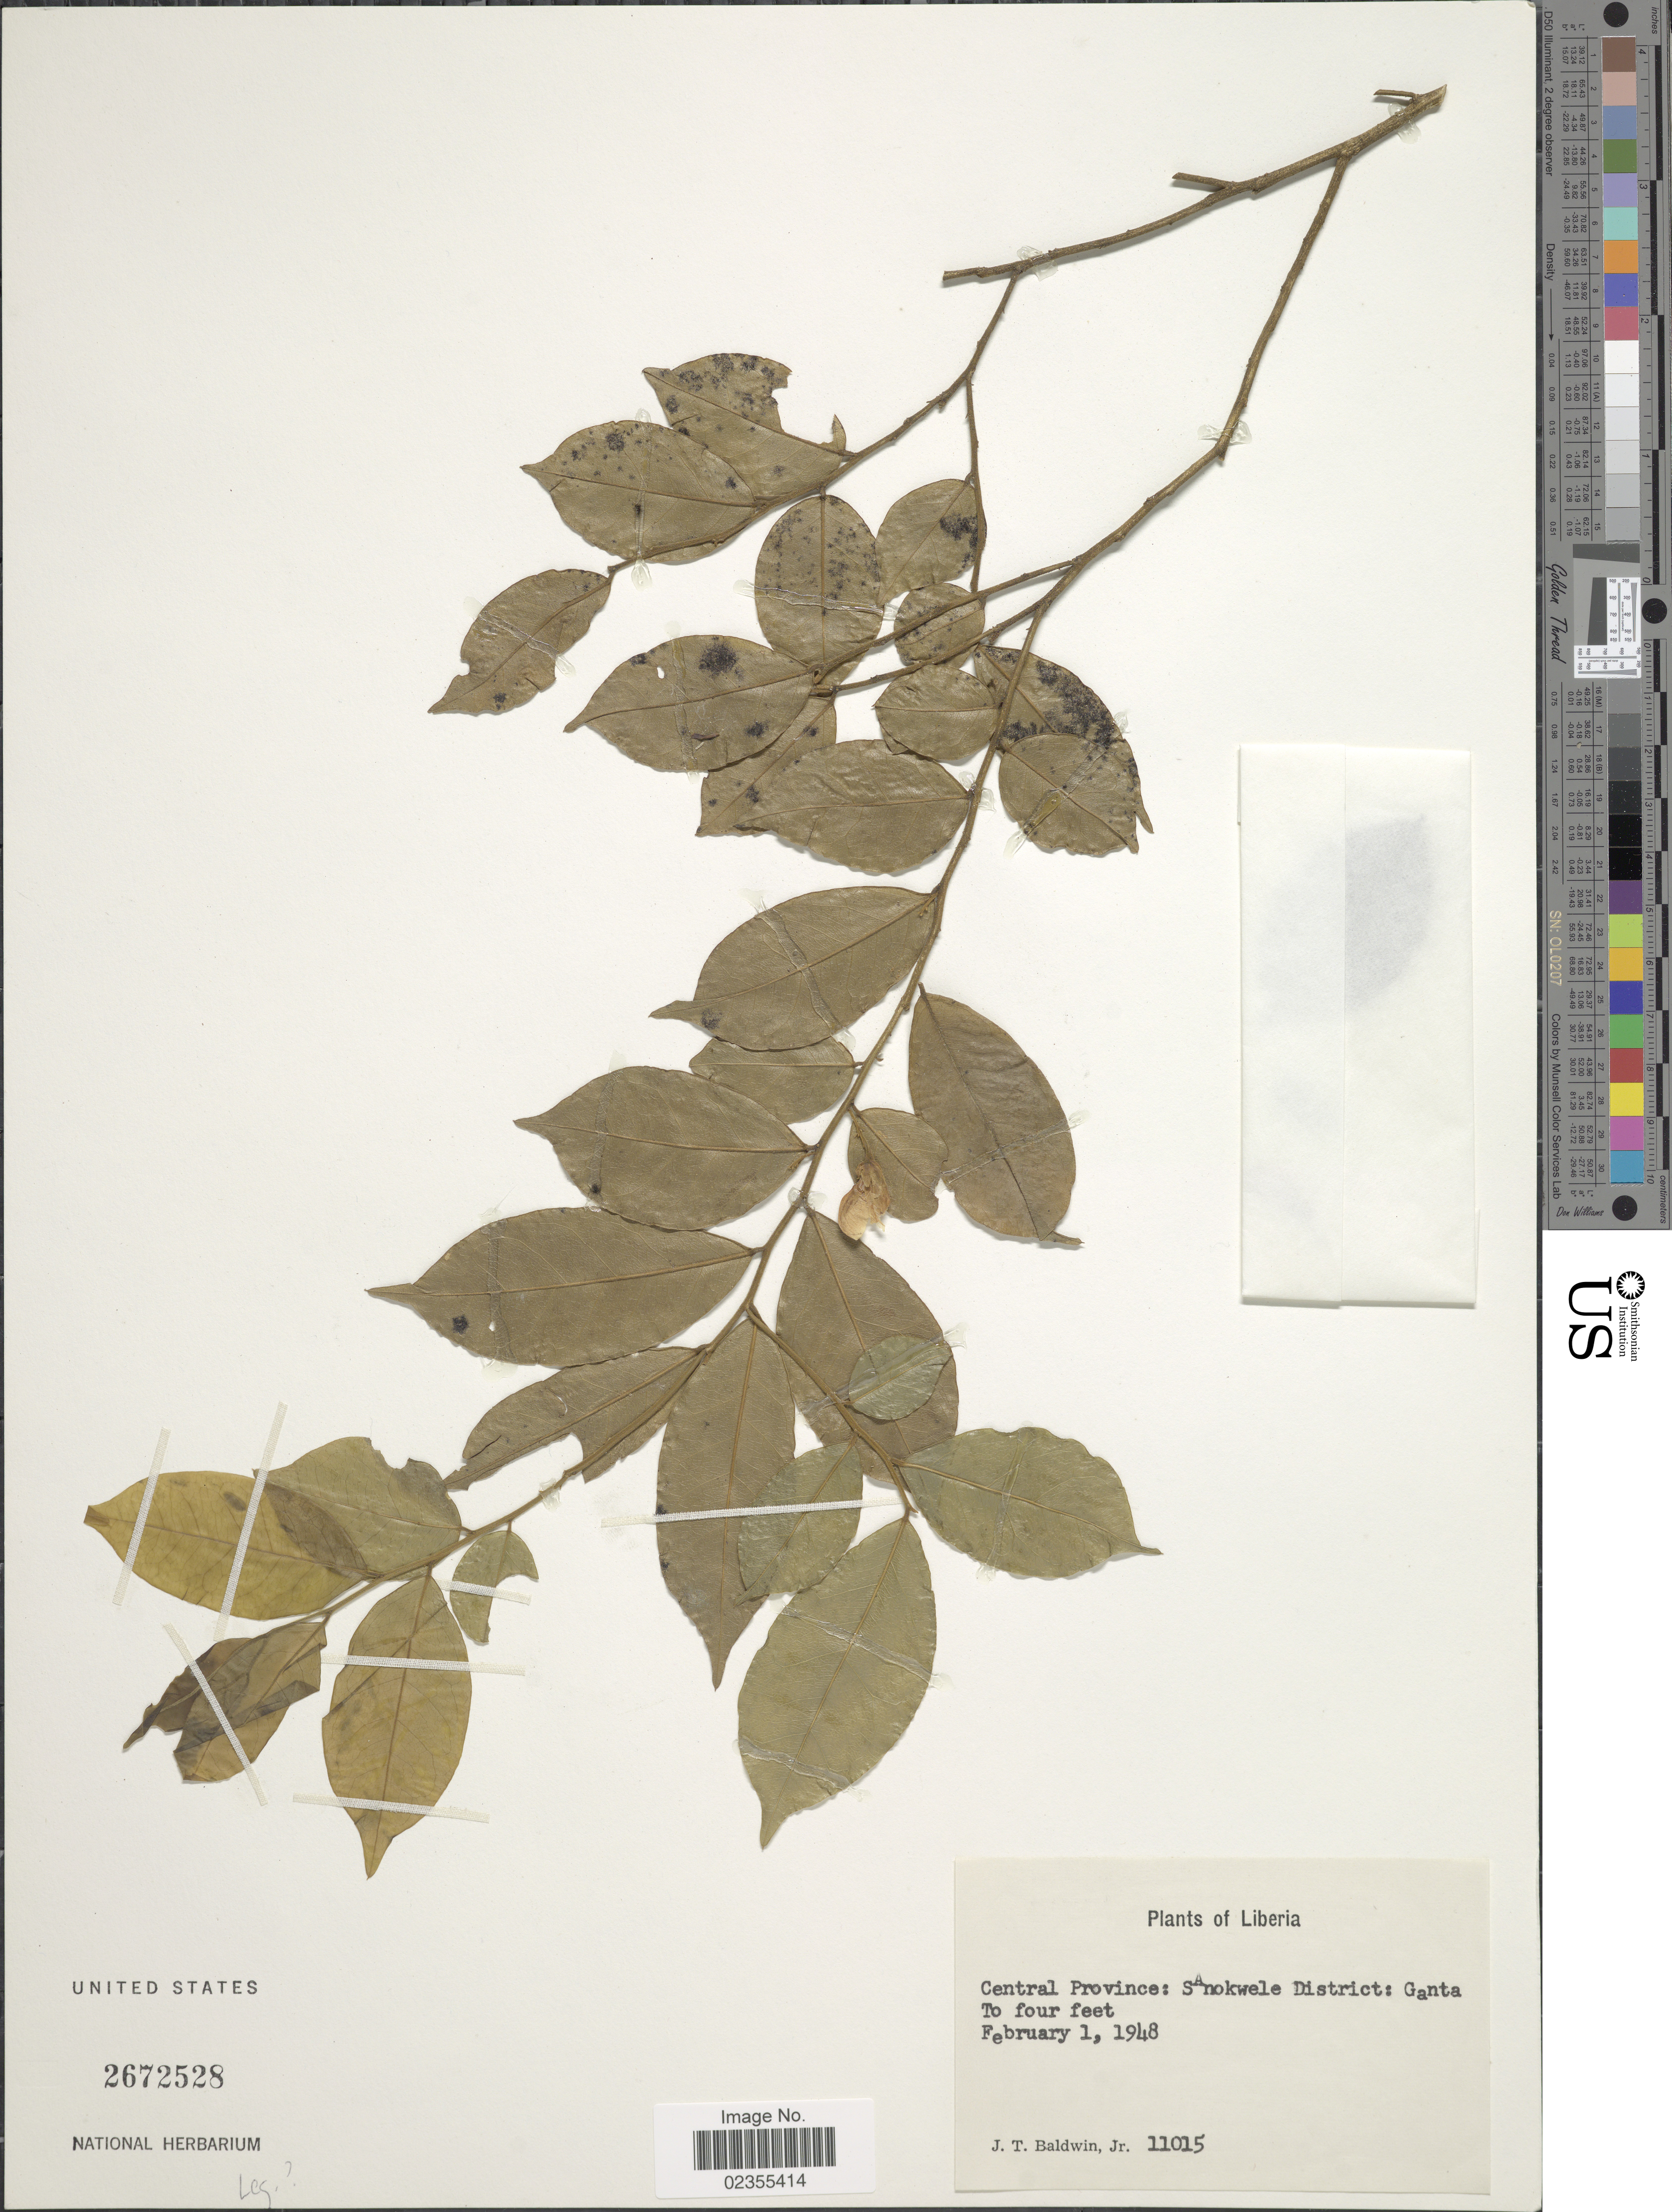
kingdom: Plantae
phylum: Tracheophyta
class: Magnoliopsida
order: Fabales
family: Fabaceae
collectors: J. T. Baldwin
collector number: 11015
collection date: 1948-02-01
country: Liberia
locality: Central Province: Sanokwele District: Ganta To four feet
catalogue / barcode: US 2672528